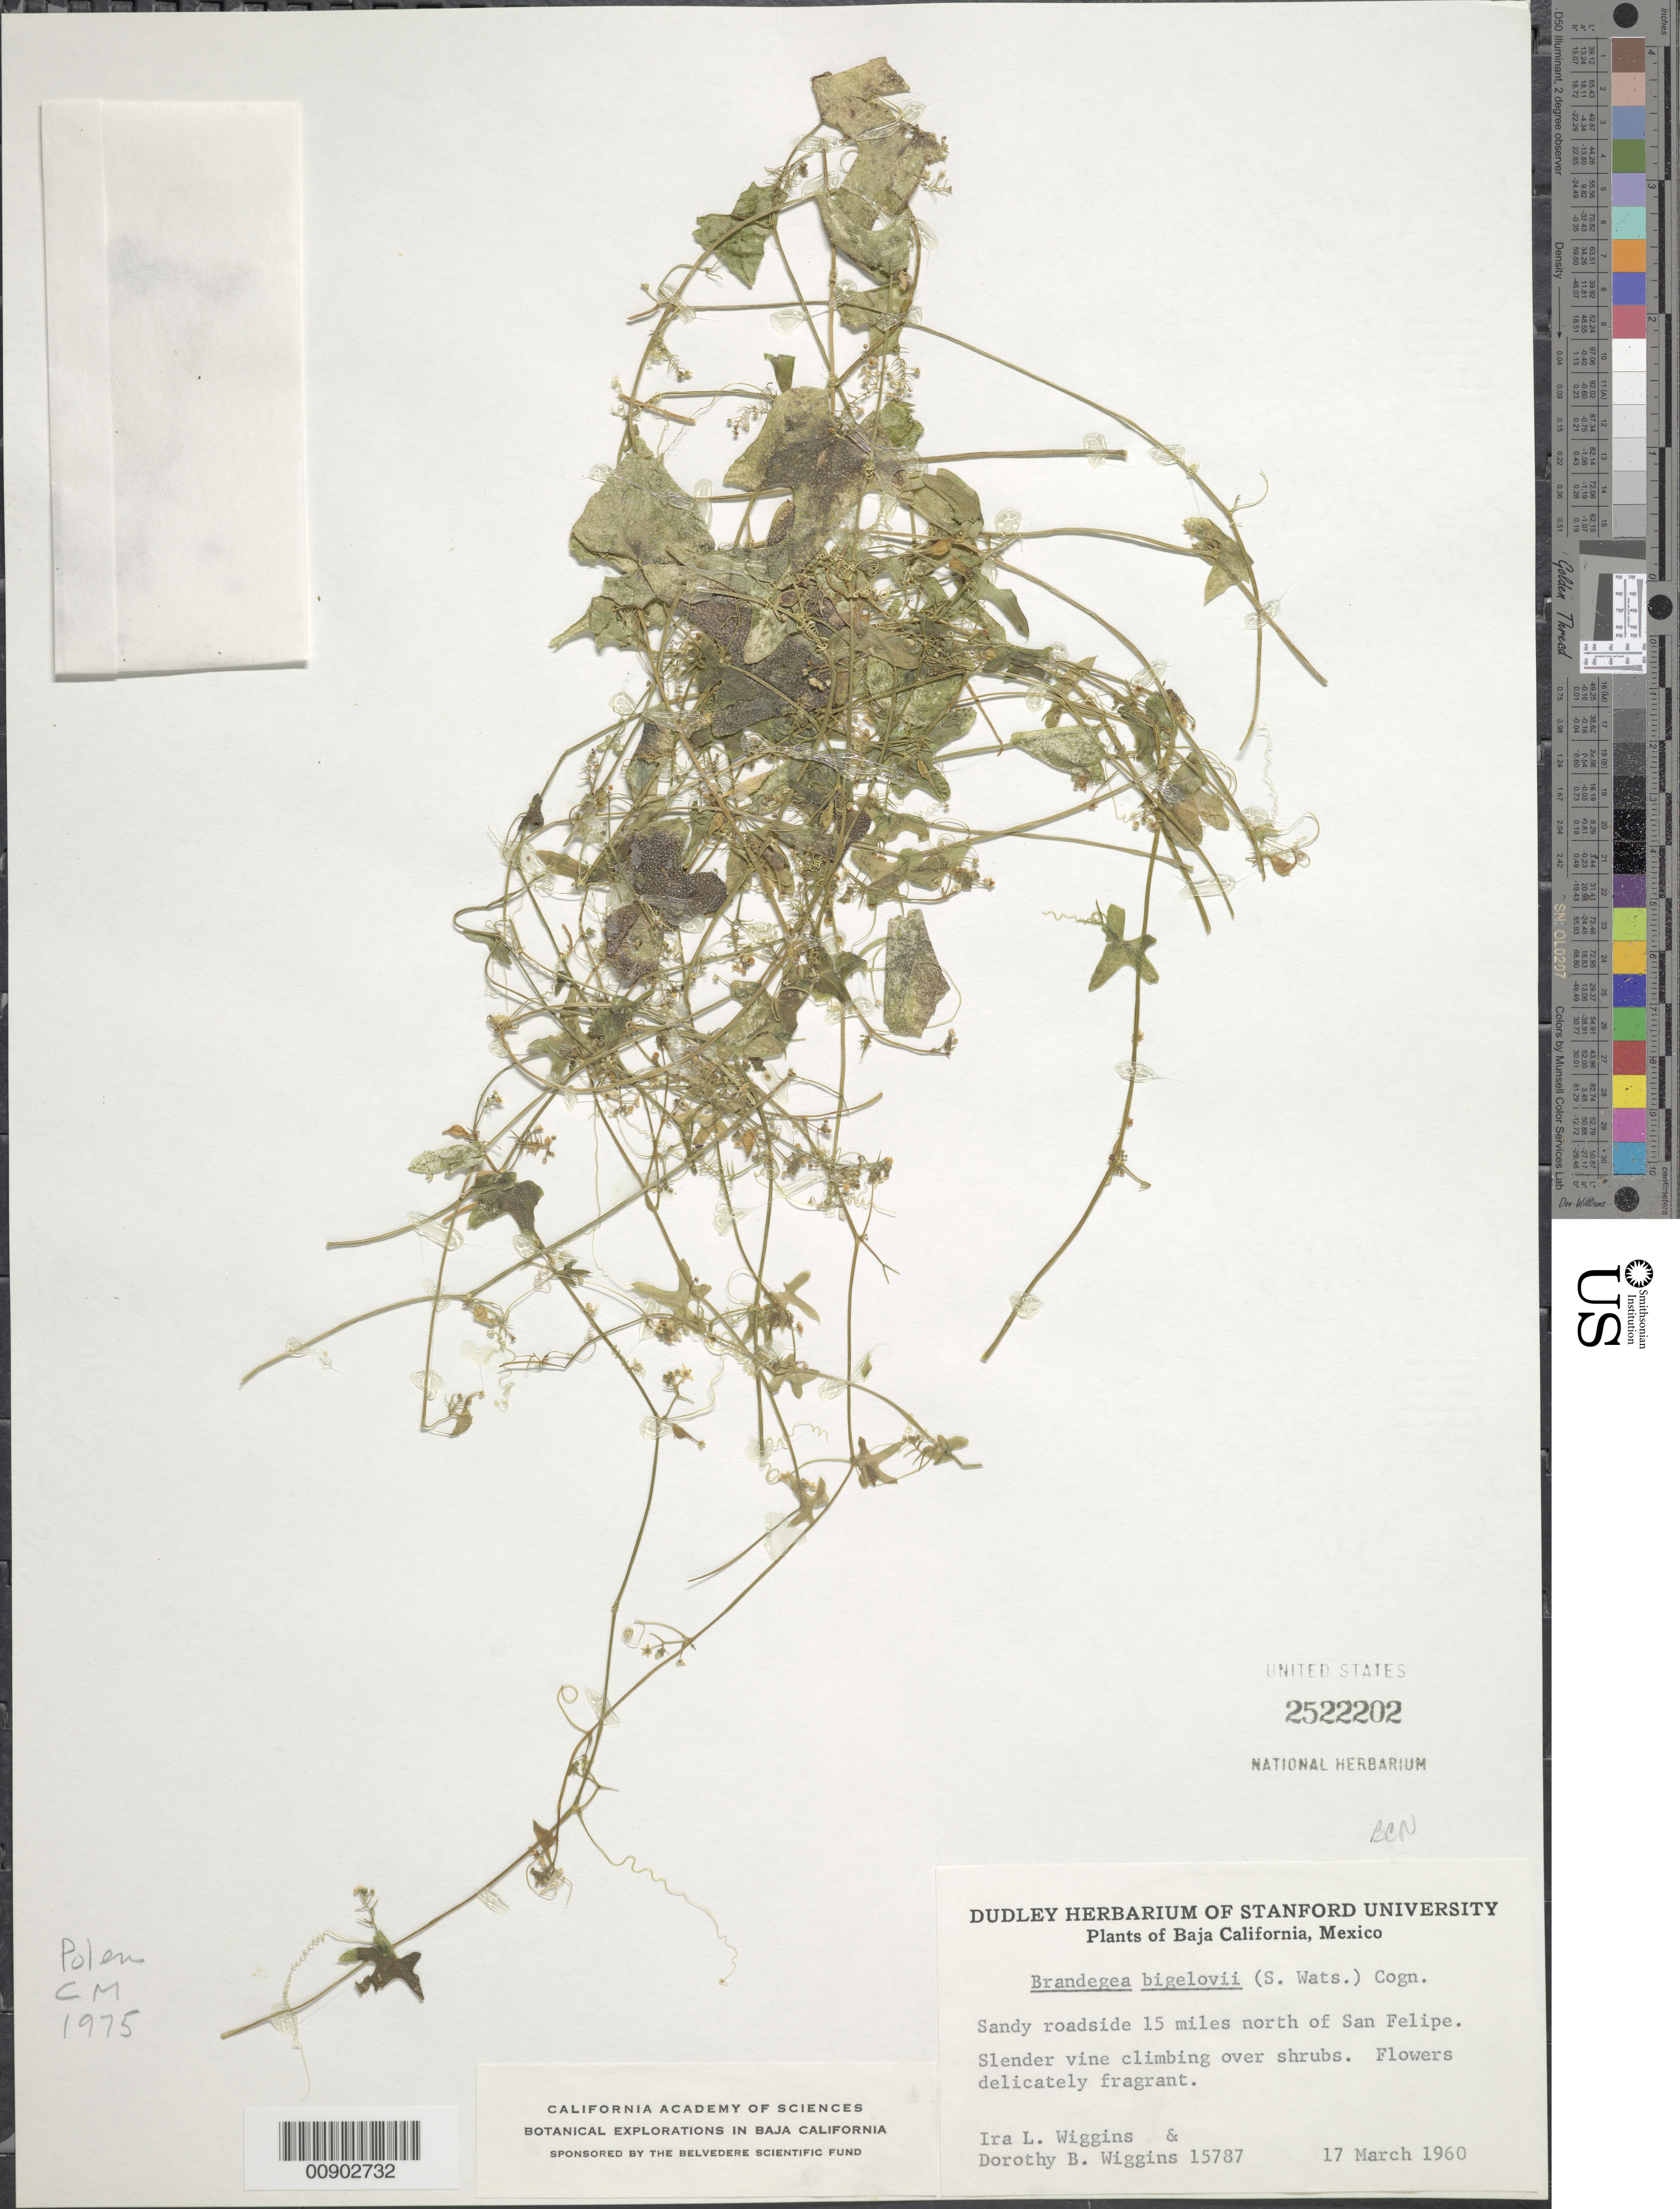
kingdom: Plantae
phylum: Tracheophyta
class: Magnoliopsida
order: Cucurbitales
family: Cucurbitaceae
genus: Brandegea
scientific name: Brandegea bigelovii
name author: (S. Watson) Cogn.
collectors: I. L. Wiggins & D. B. Wiggins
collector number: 15787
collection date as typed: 17 Mar 1960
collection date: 1960-03-17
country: Mexico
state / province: Baja California Norte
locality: Roadside 15 miles north of San Felipe.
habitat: Sandy roadside. Climbing over shrubs.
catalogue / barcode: US 2522202